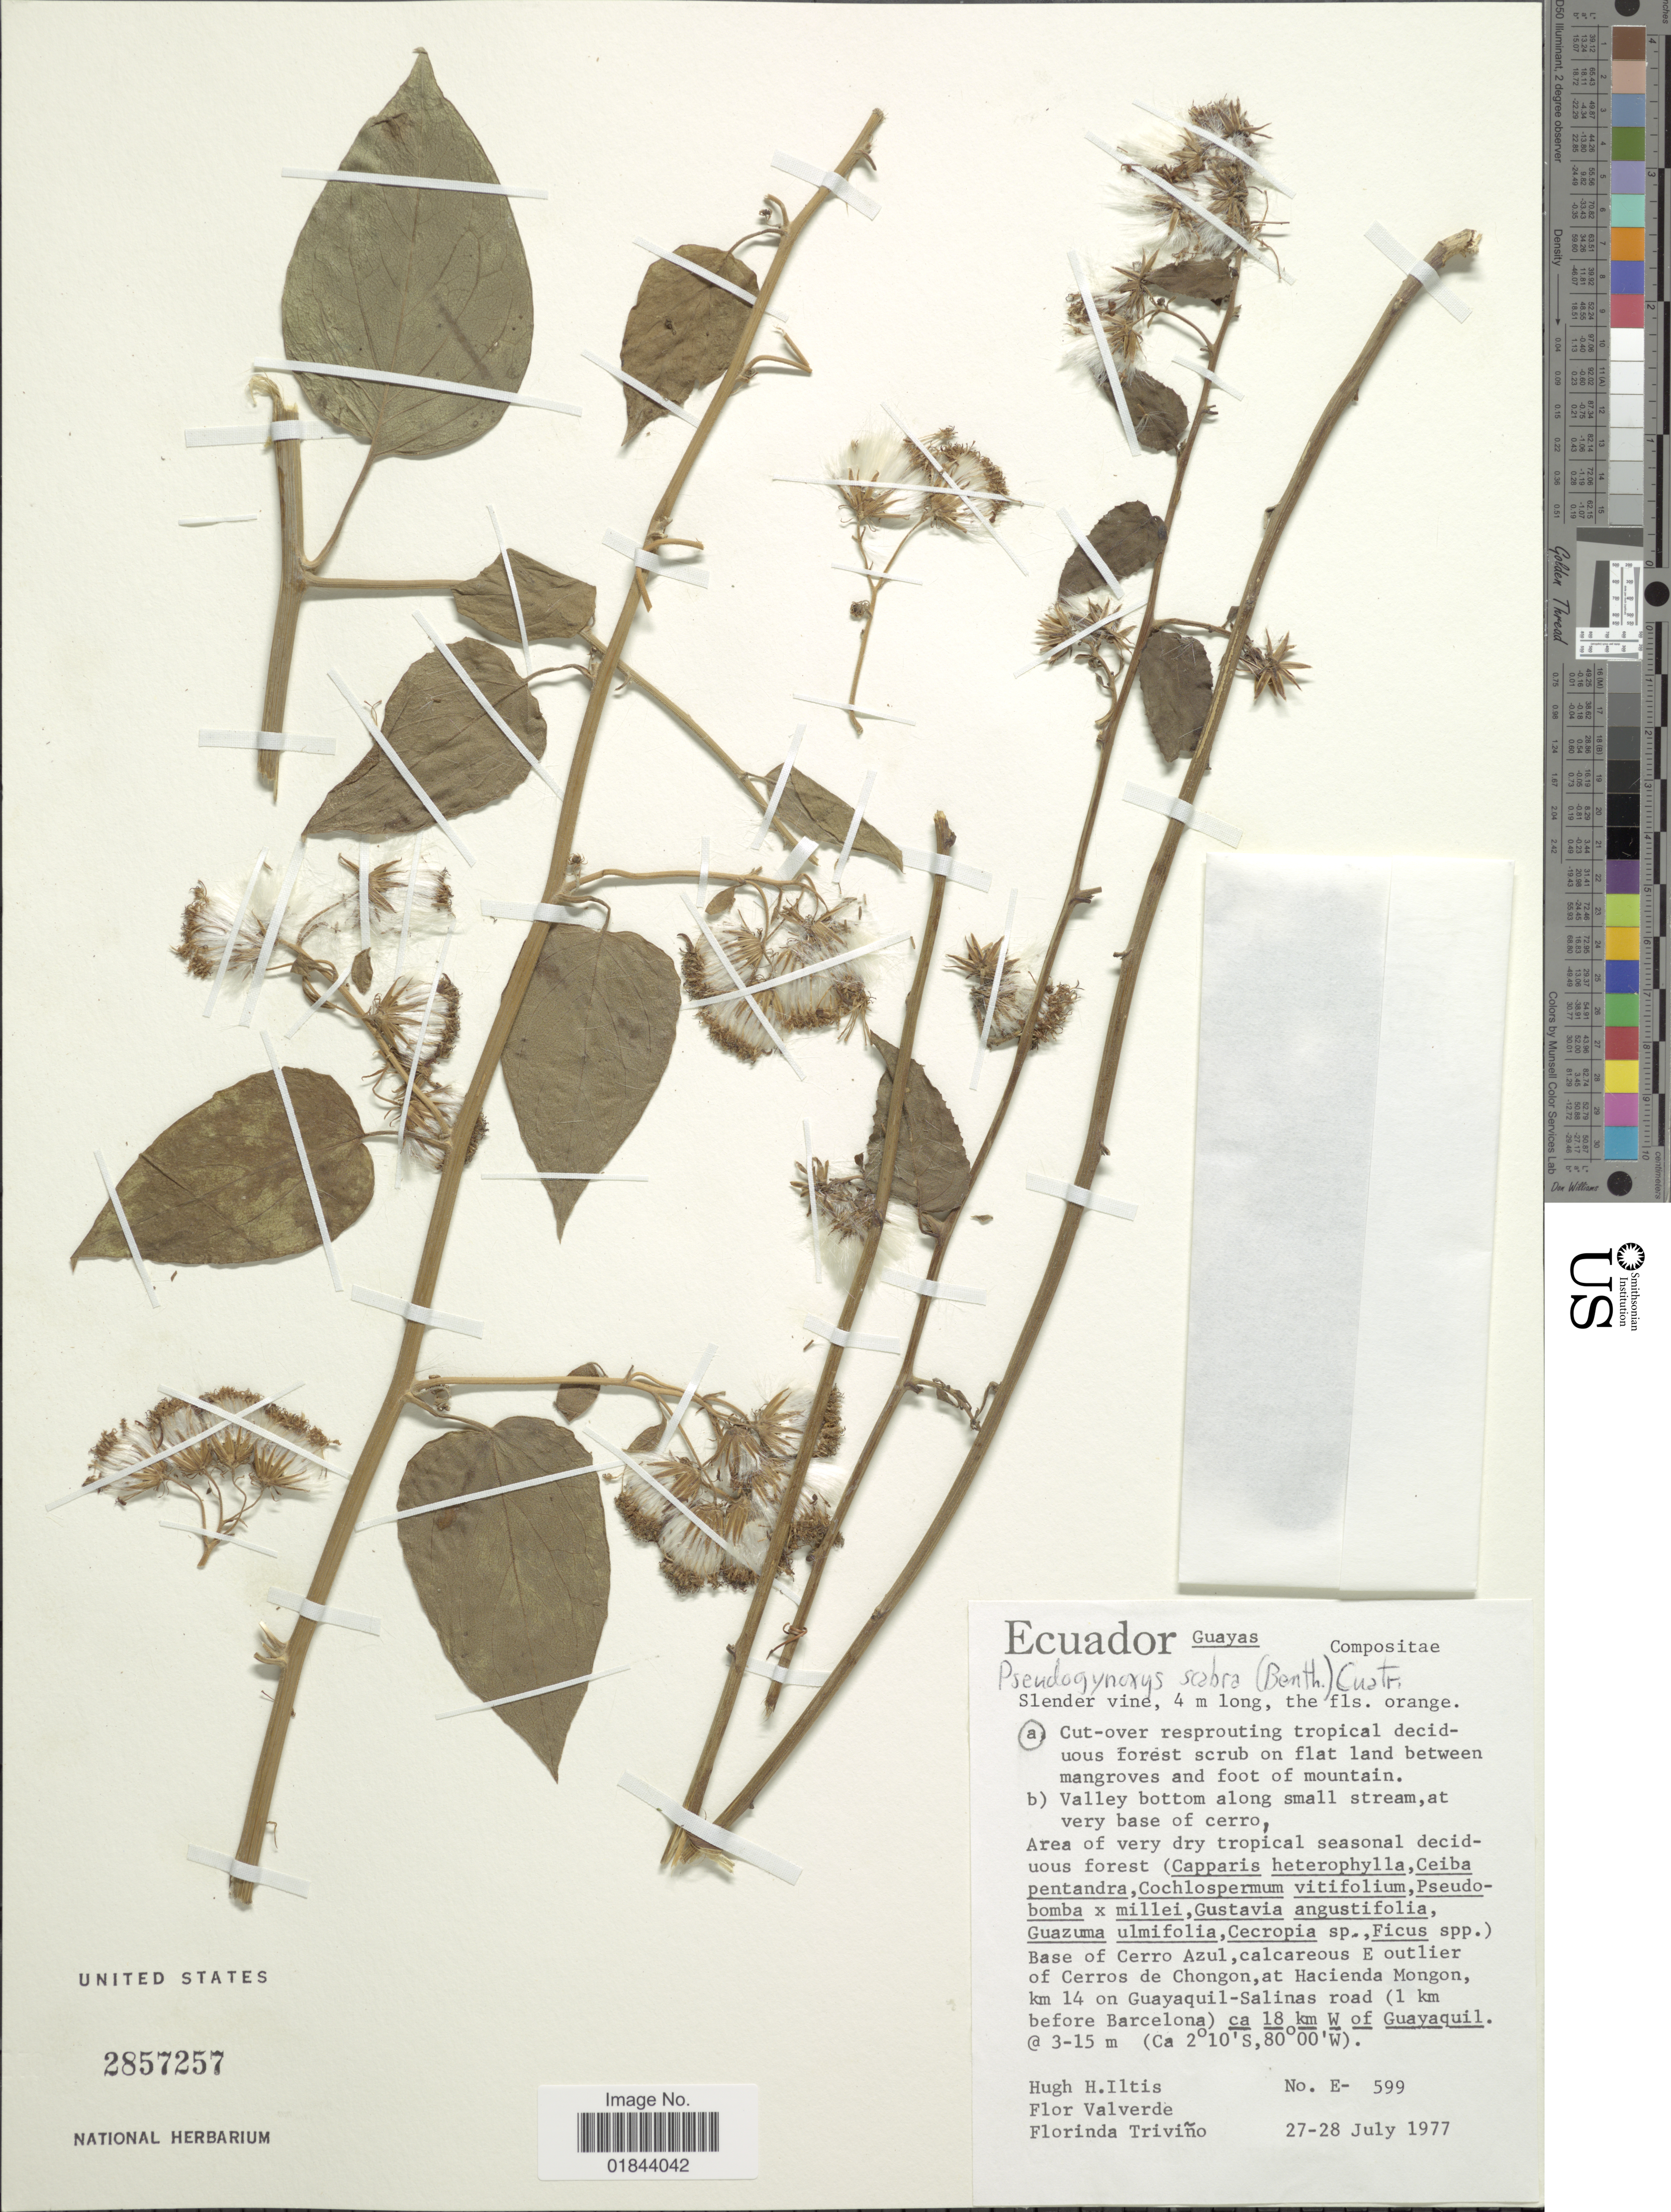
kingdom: Plantae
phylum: Tracheophyta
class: Magnoliopsida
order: Asterales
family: Asteraceae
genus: Pseudogynoxys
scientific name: Pseudogynoxys scabra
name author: (Benth.) Cuatrec.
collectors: H. H. Iltis, F. M. Valverde & F. Triviño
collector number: E-599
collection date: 1977-07-27/1977-07-28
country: Ecuador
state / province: Guayas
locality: Cut-over resprouting tropical deciduous forest scrub on flat land between mangroves and foot of mountain, Base of Cerro Azul, calcareous E outlier of Cerros de Chongdon, at Hacienda Mongon, km 14 on Guayaquil-Salinas road (1 km before Barcelona) ca 18 km W of Guayaquil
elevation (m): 3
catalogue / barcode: US 2857257